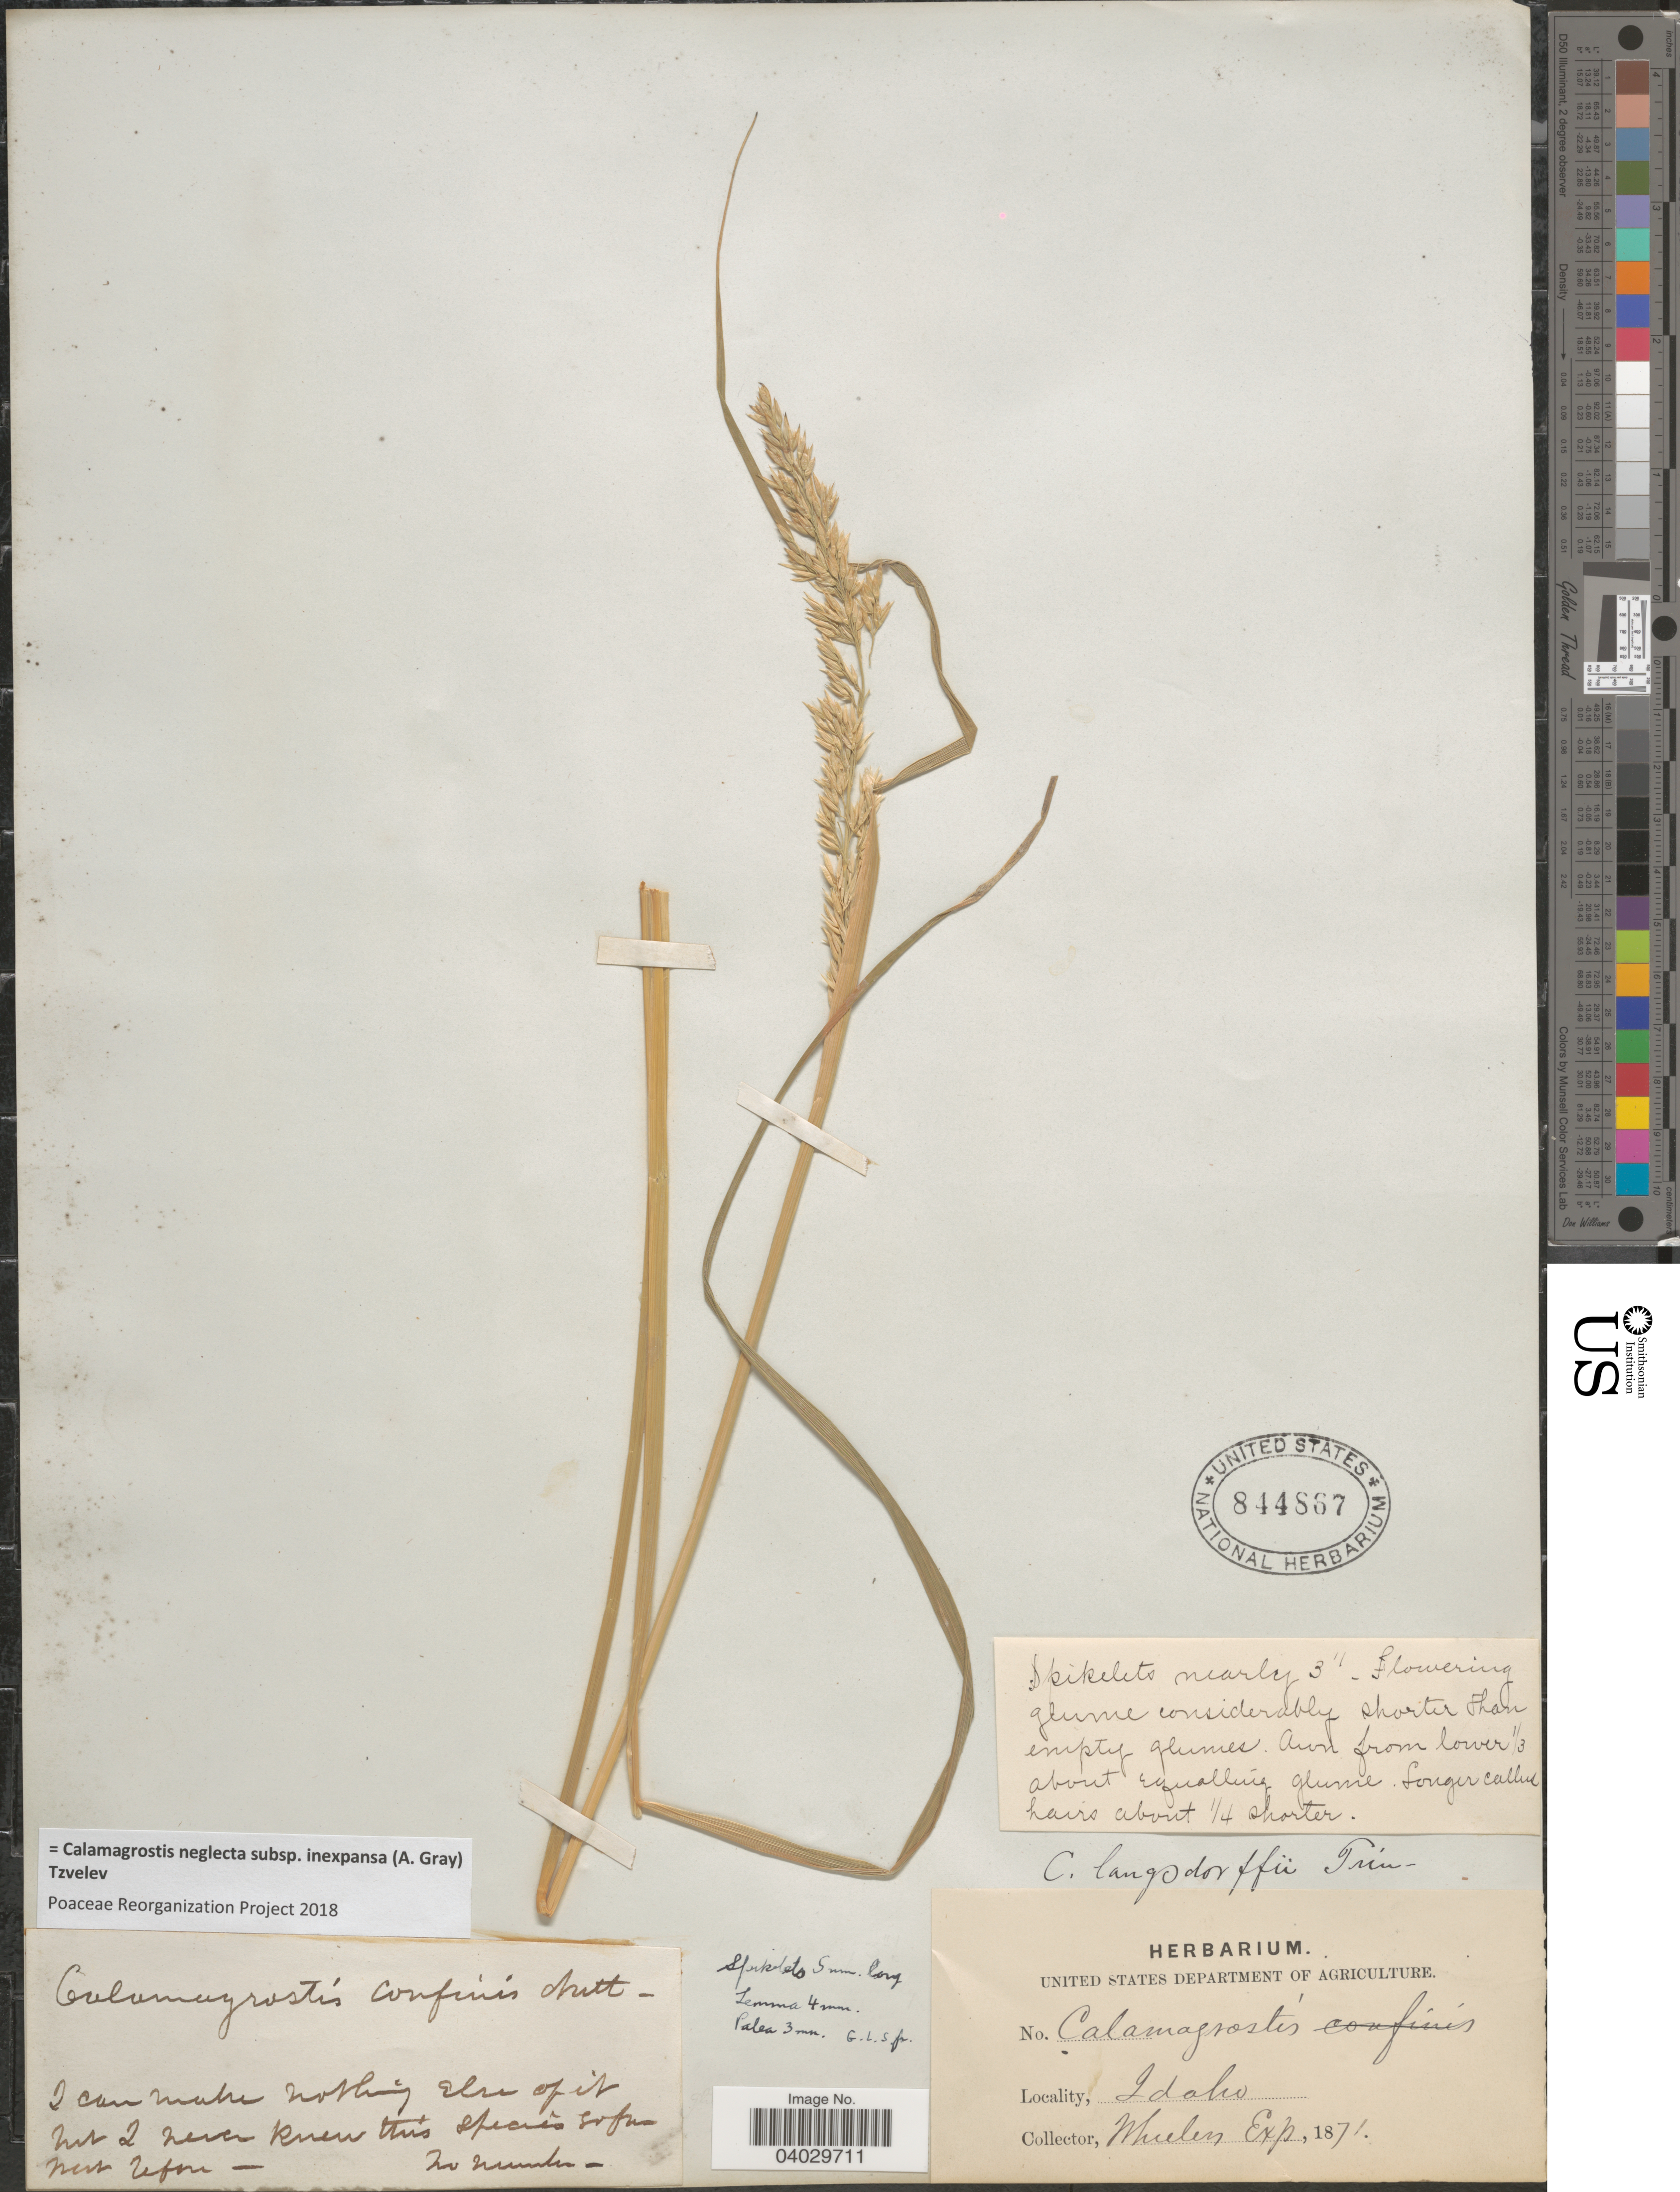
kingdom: Plantae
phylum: Tracheophyta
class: Liliopsida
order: Poales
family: Poaceae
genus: Calamagrostis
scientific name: Calamagrostis neglecta subsp. inexpansa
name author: (A. Gray) Tzvelev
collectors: -- Wheeler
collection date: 1871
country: United States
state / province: Idaho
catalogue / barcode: US 844867